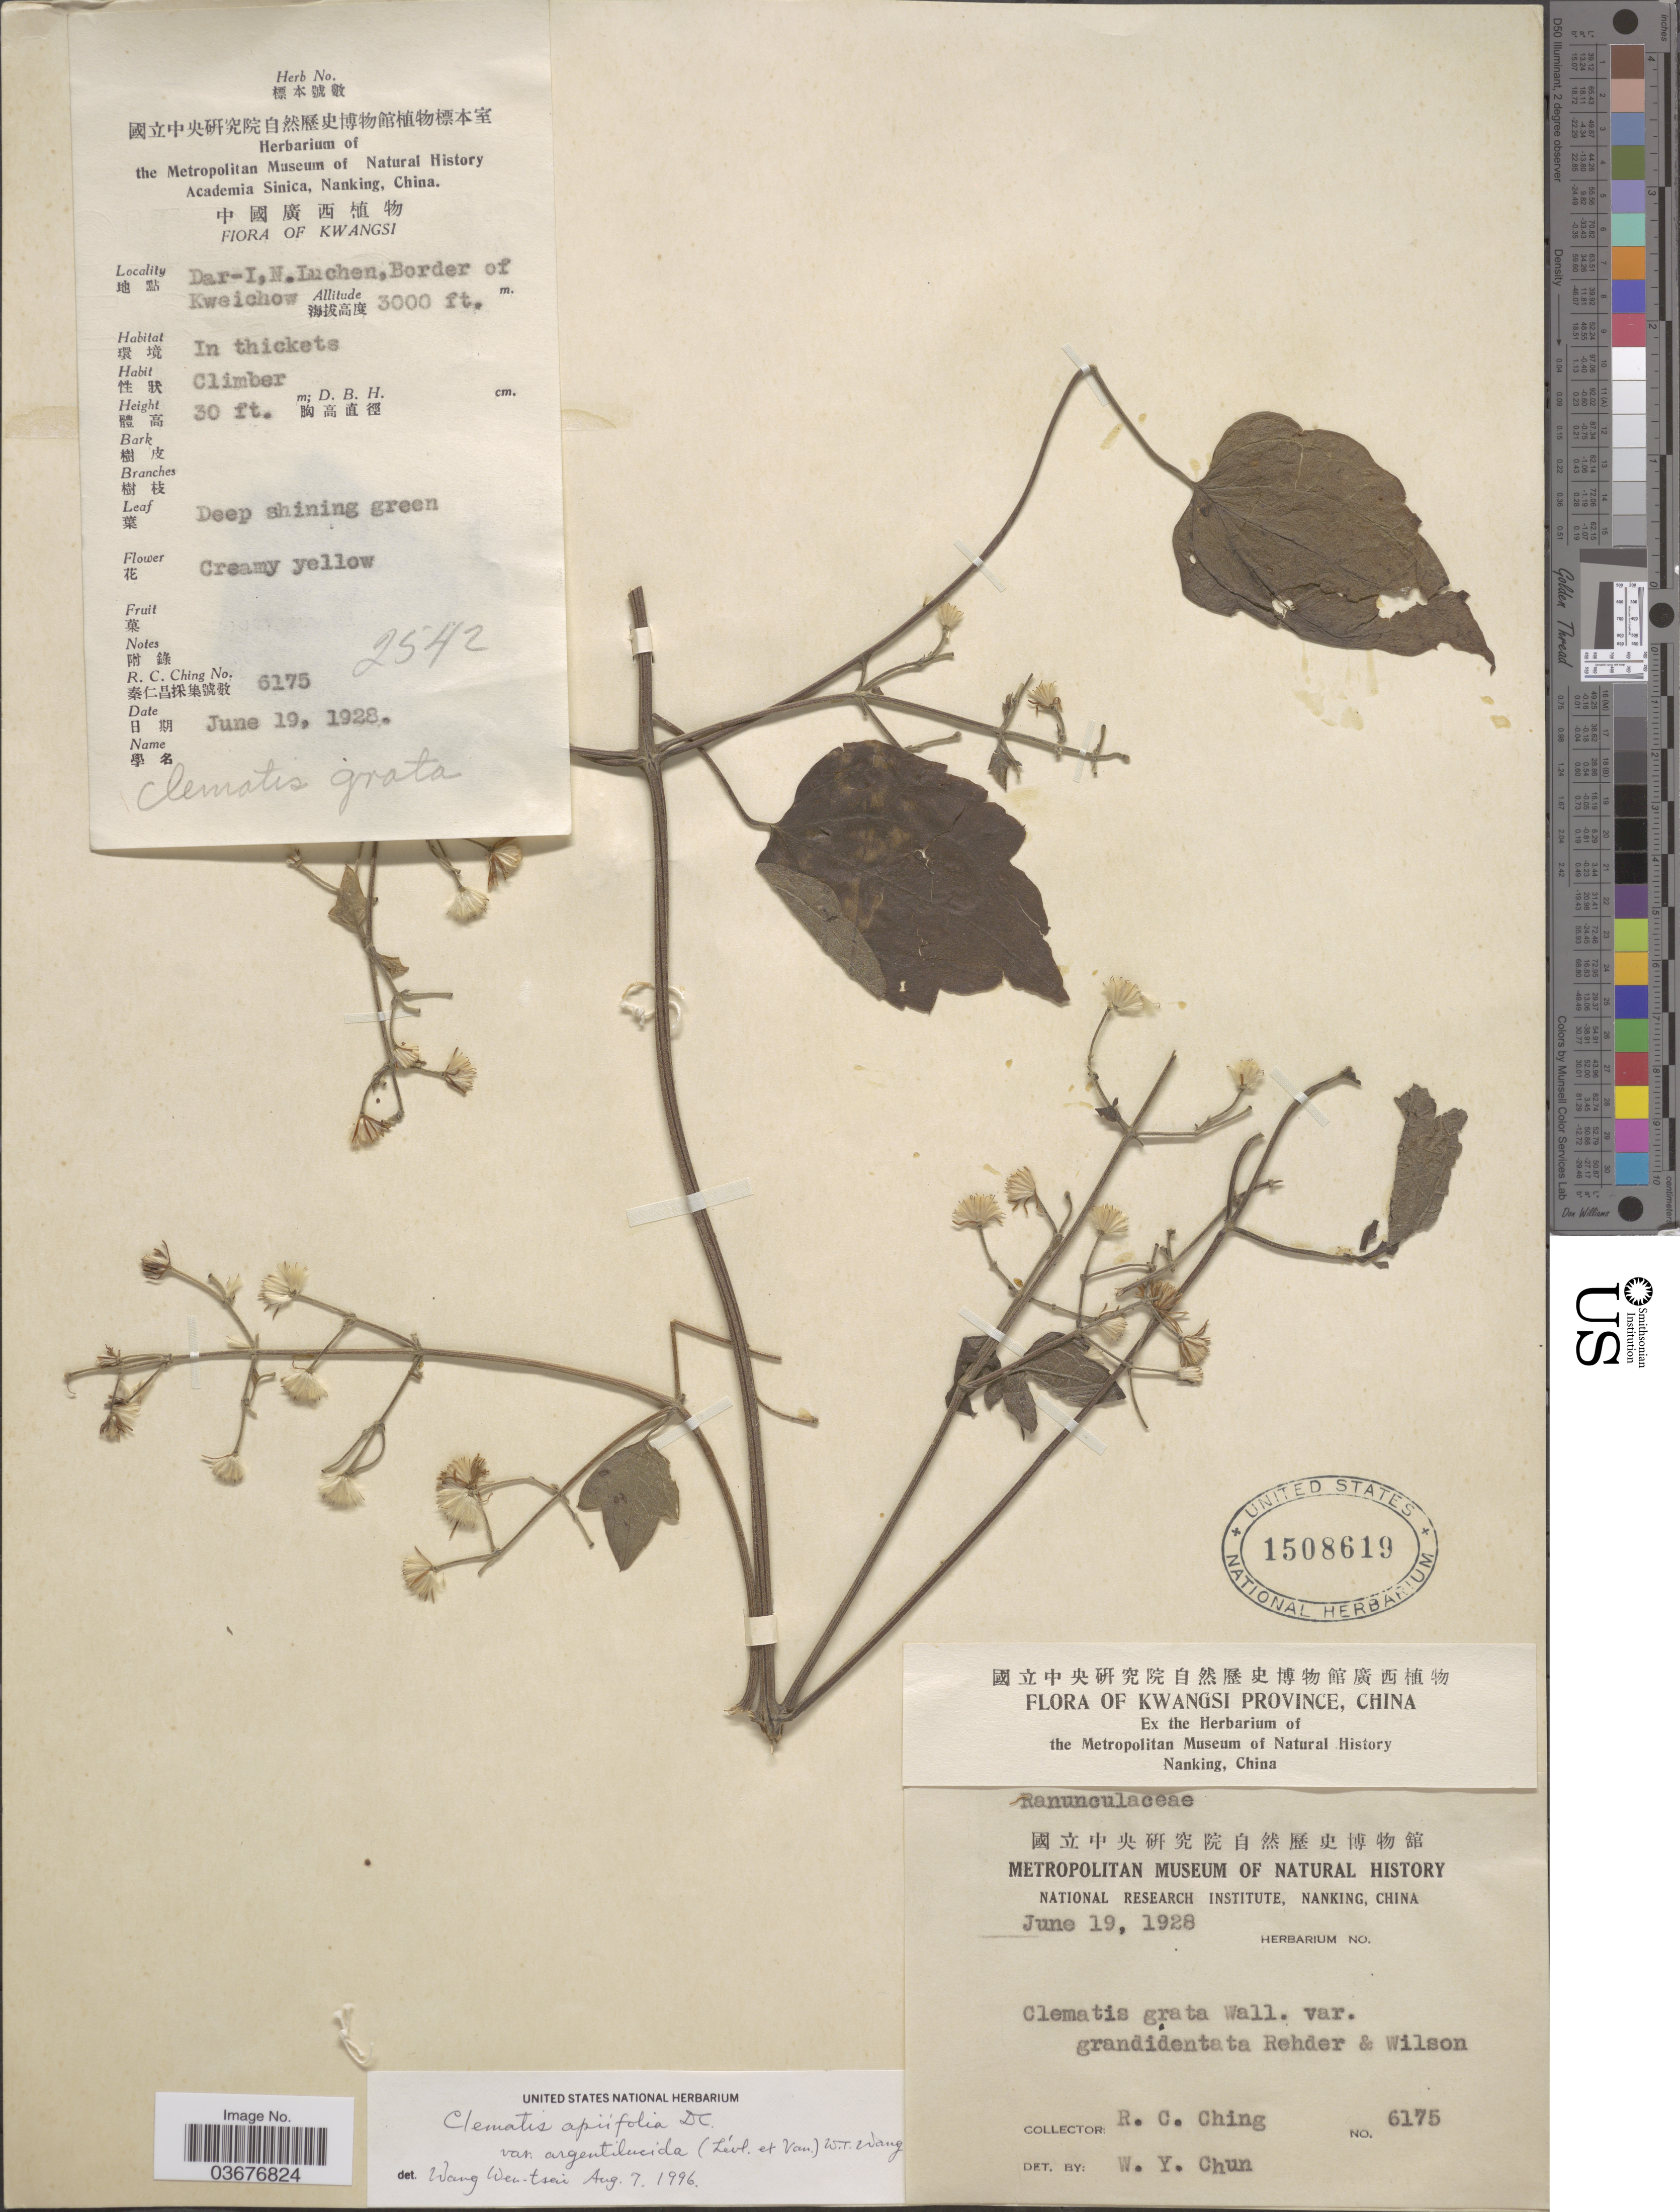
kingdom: Plantae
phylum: Tracheophyta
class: Magnoliopsida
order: Ranunculales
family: Ranunculaceae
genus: Clematis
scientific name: Clematis apiifolia var. argentilucida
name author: (H. Lév. & Vaniot) W.T. Wang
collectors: R. C. Ching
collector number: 6175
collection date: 1928-06-19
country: China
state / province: Guangxi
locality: Kwangsi. Dar-I, N. Luchen, Border of Kweichow.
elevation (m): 914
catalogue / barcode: US 1508619